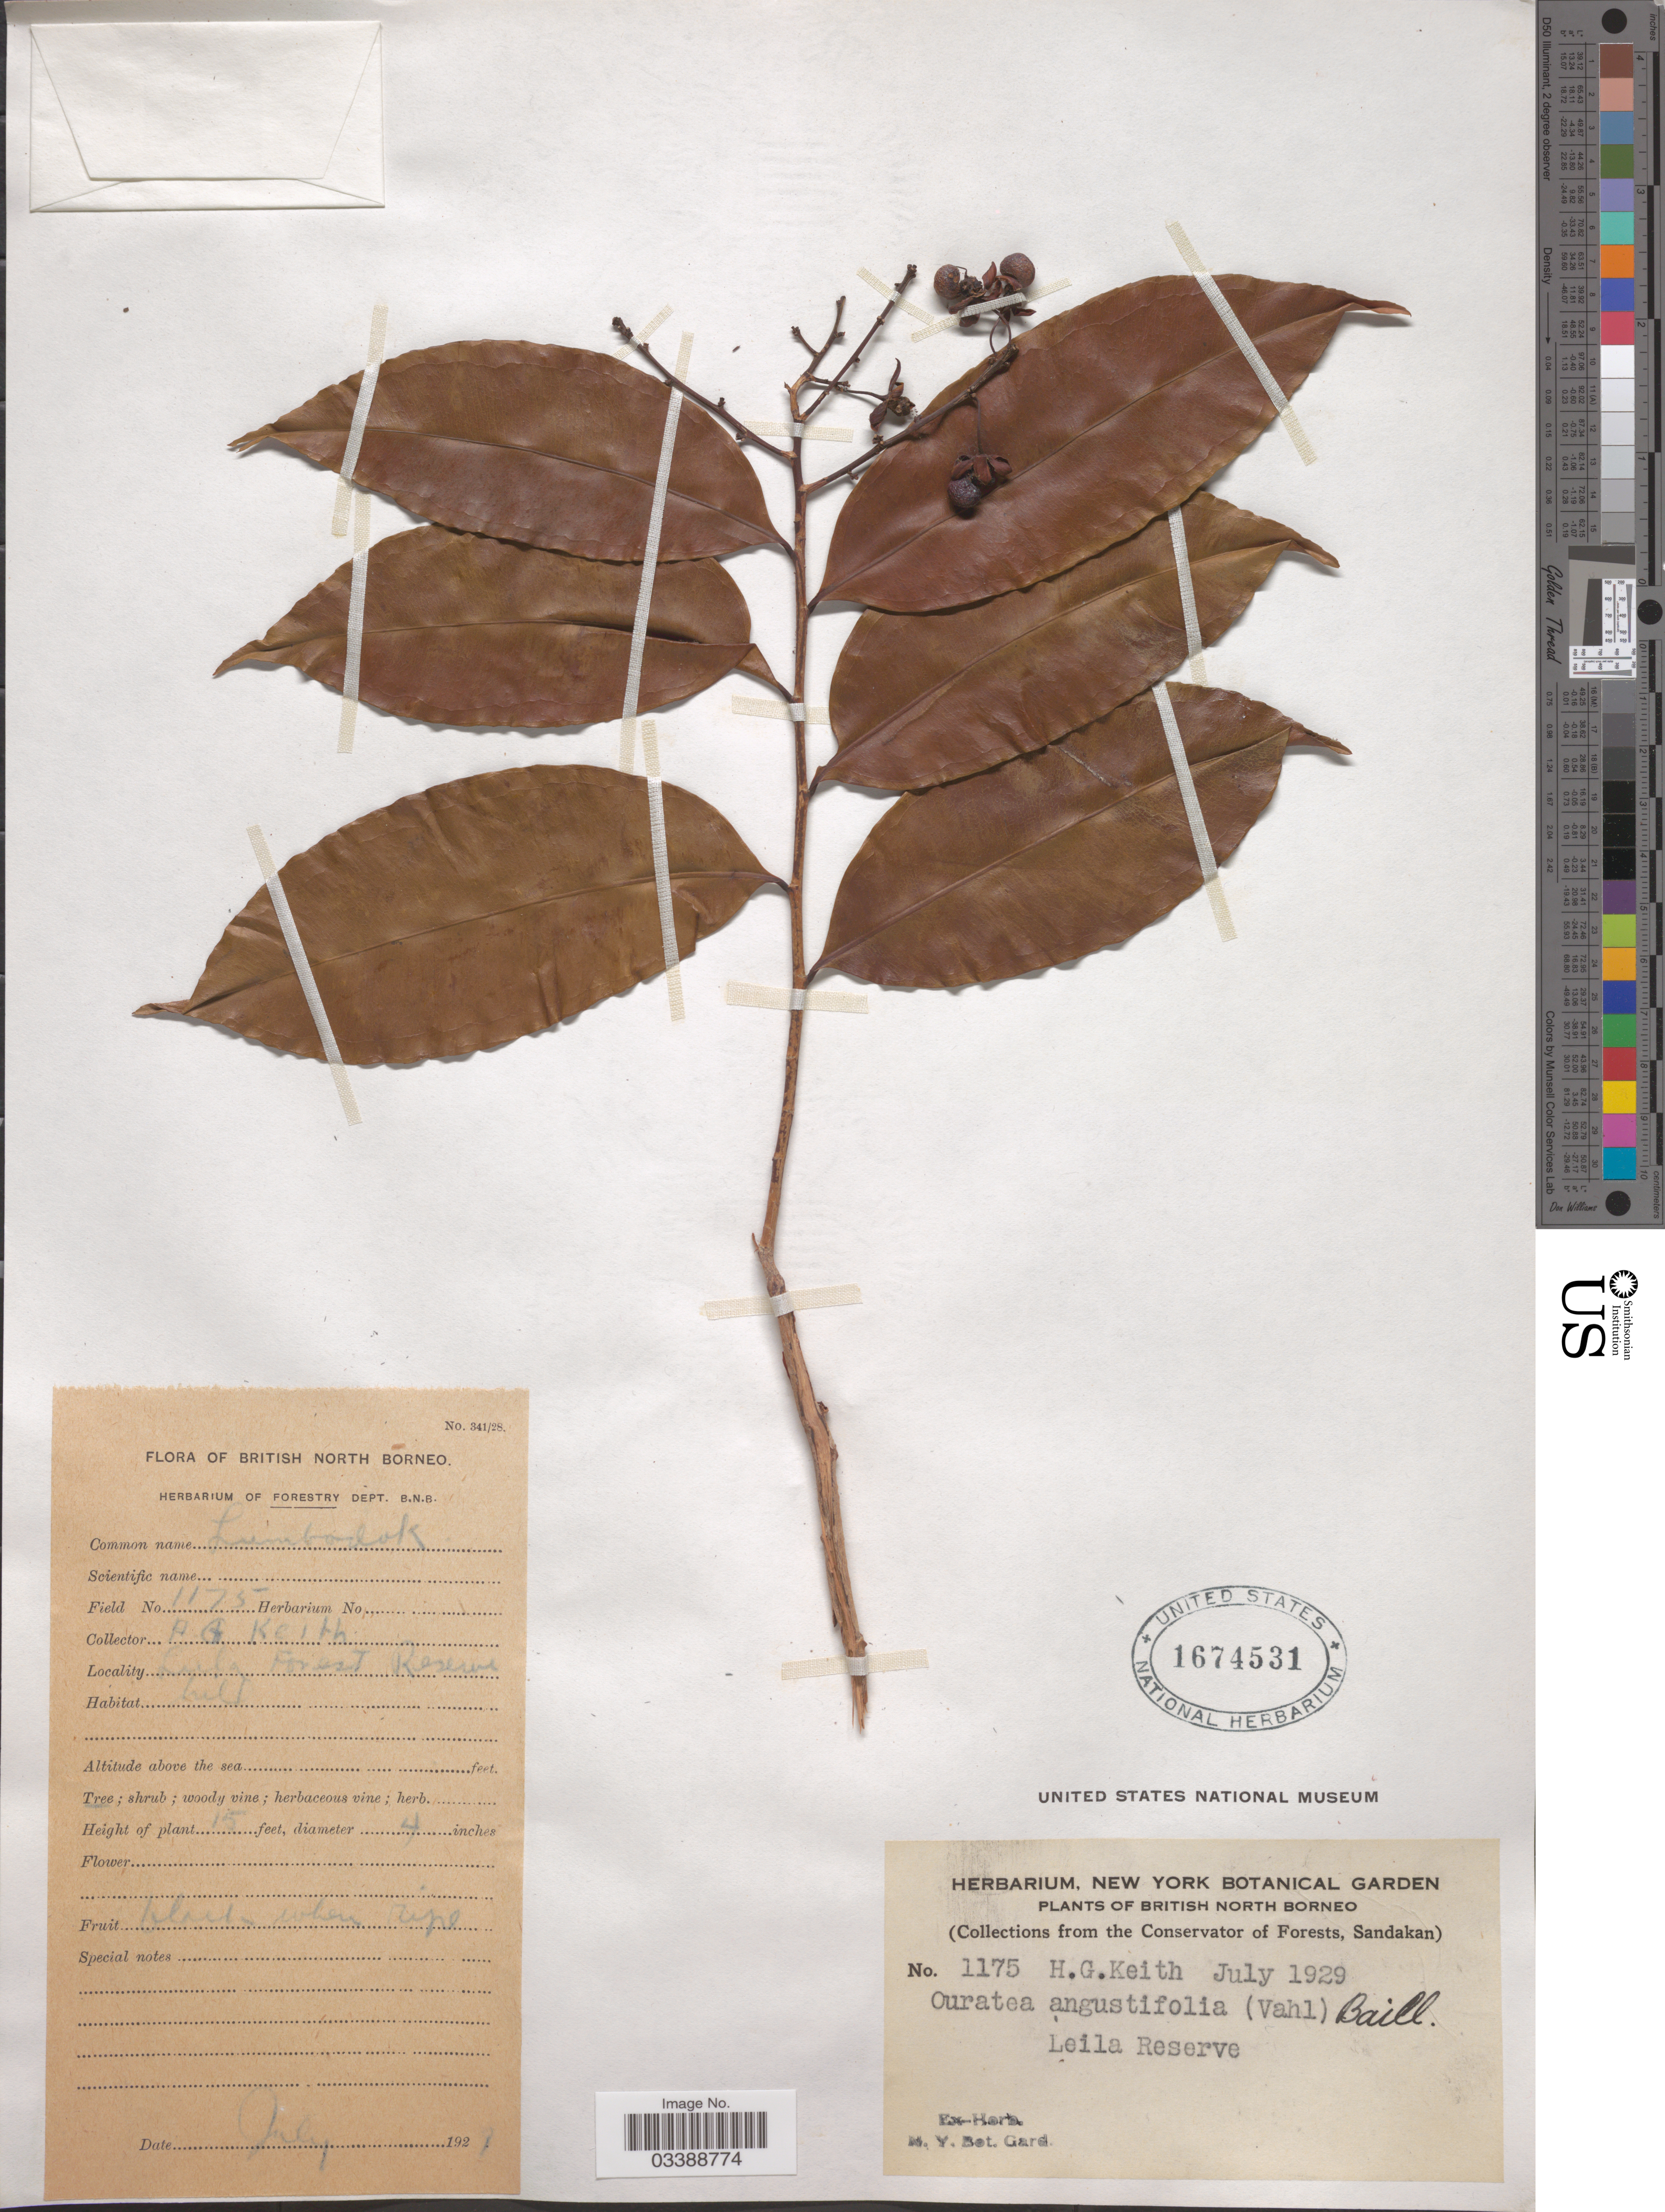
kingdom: Plantae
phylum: Tracheophyta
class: Magnoliopsida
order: Malpighiales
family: Ochnaceae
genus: Campylospermum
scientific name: Campylospermum serratum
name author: (Gaertn.) Bittrich & M.C.E. Amaral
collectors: H. Keith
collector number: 1175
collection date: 1929-07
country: Malaysia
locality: British North Borneo. Leila Reserve. Leila Forest Reserve.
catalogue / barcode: US 1674531